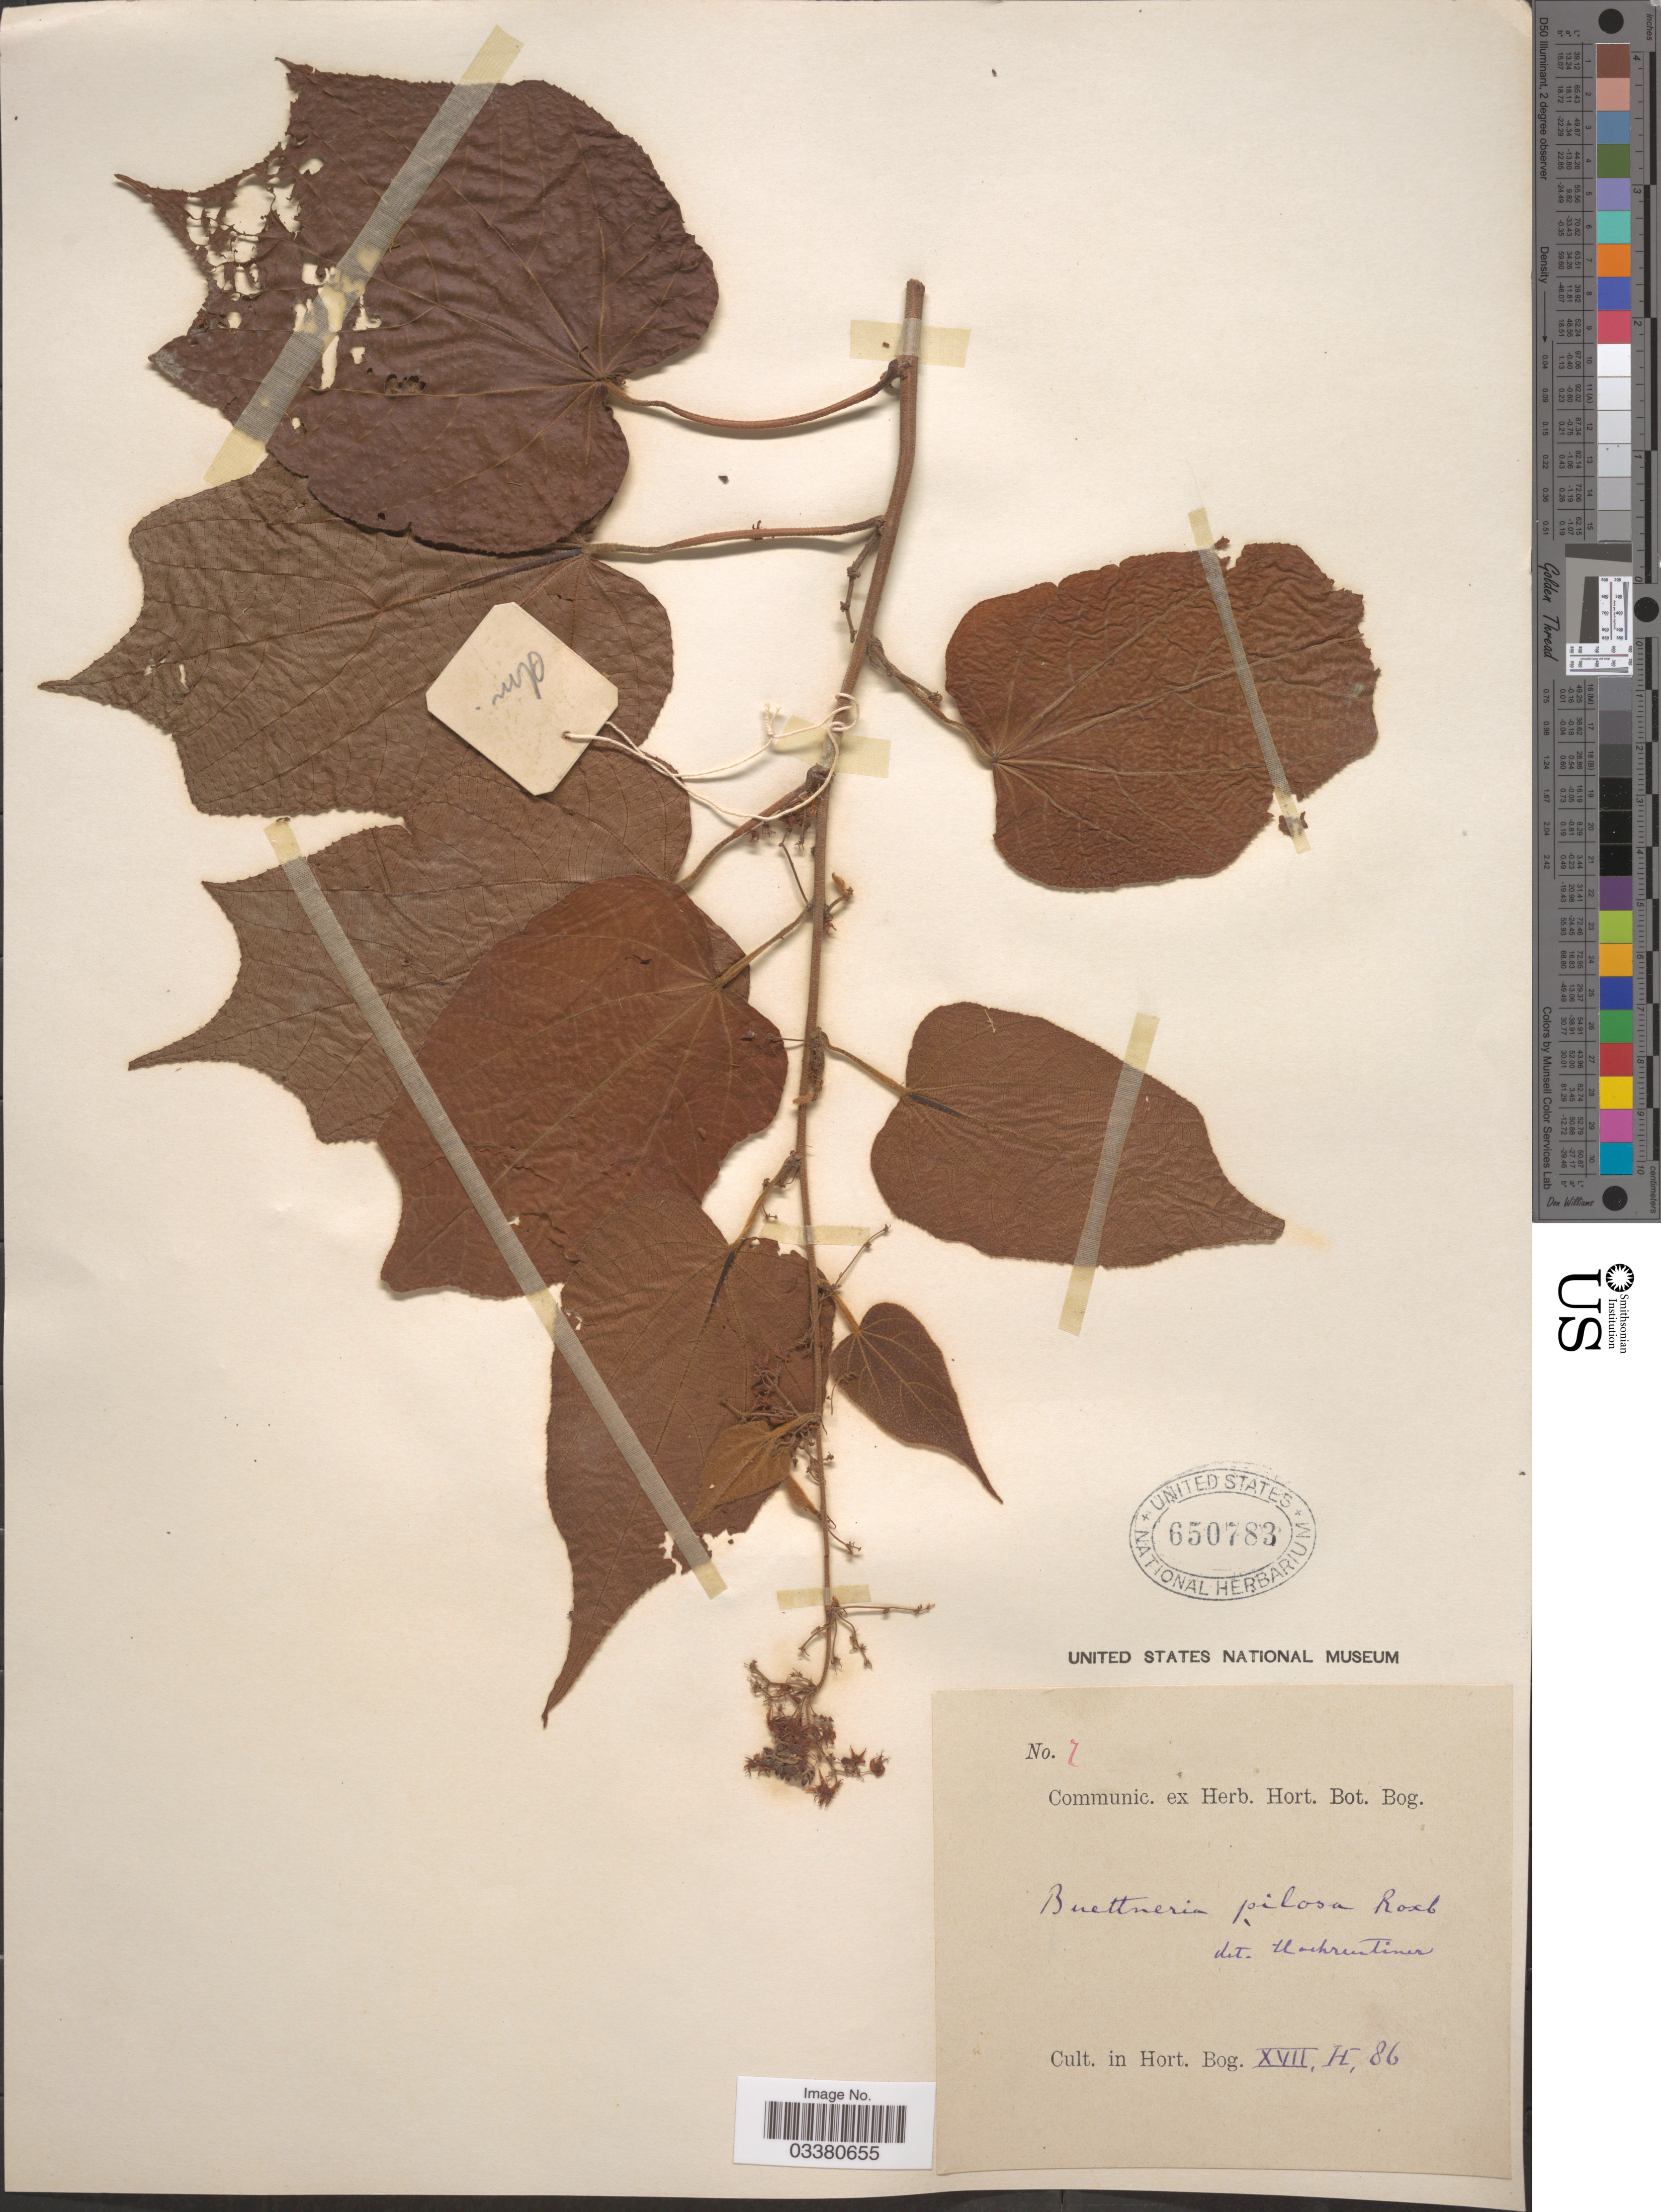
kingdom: Plantae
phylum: Tracheophyta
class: Magnoliopsida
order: Malvales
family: Malvaceae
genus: Byttneria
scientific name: Byttneria pilosa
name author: Roxb.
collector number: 7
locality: Cult. in Hort. Bog. XVII, H, 86 [unsure placement].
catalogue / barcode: US 650783